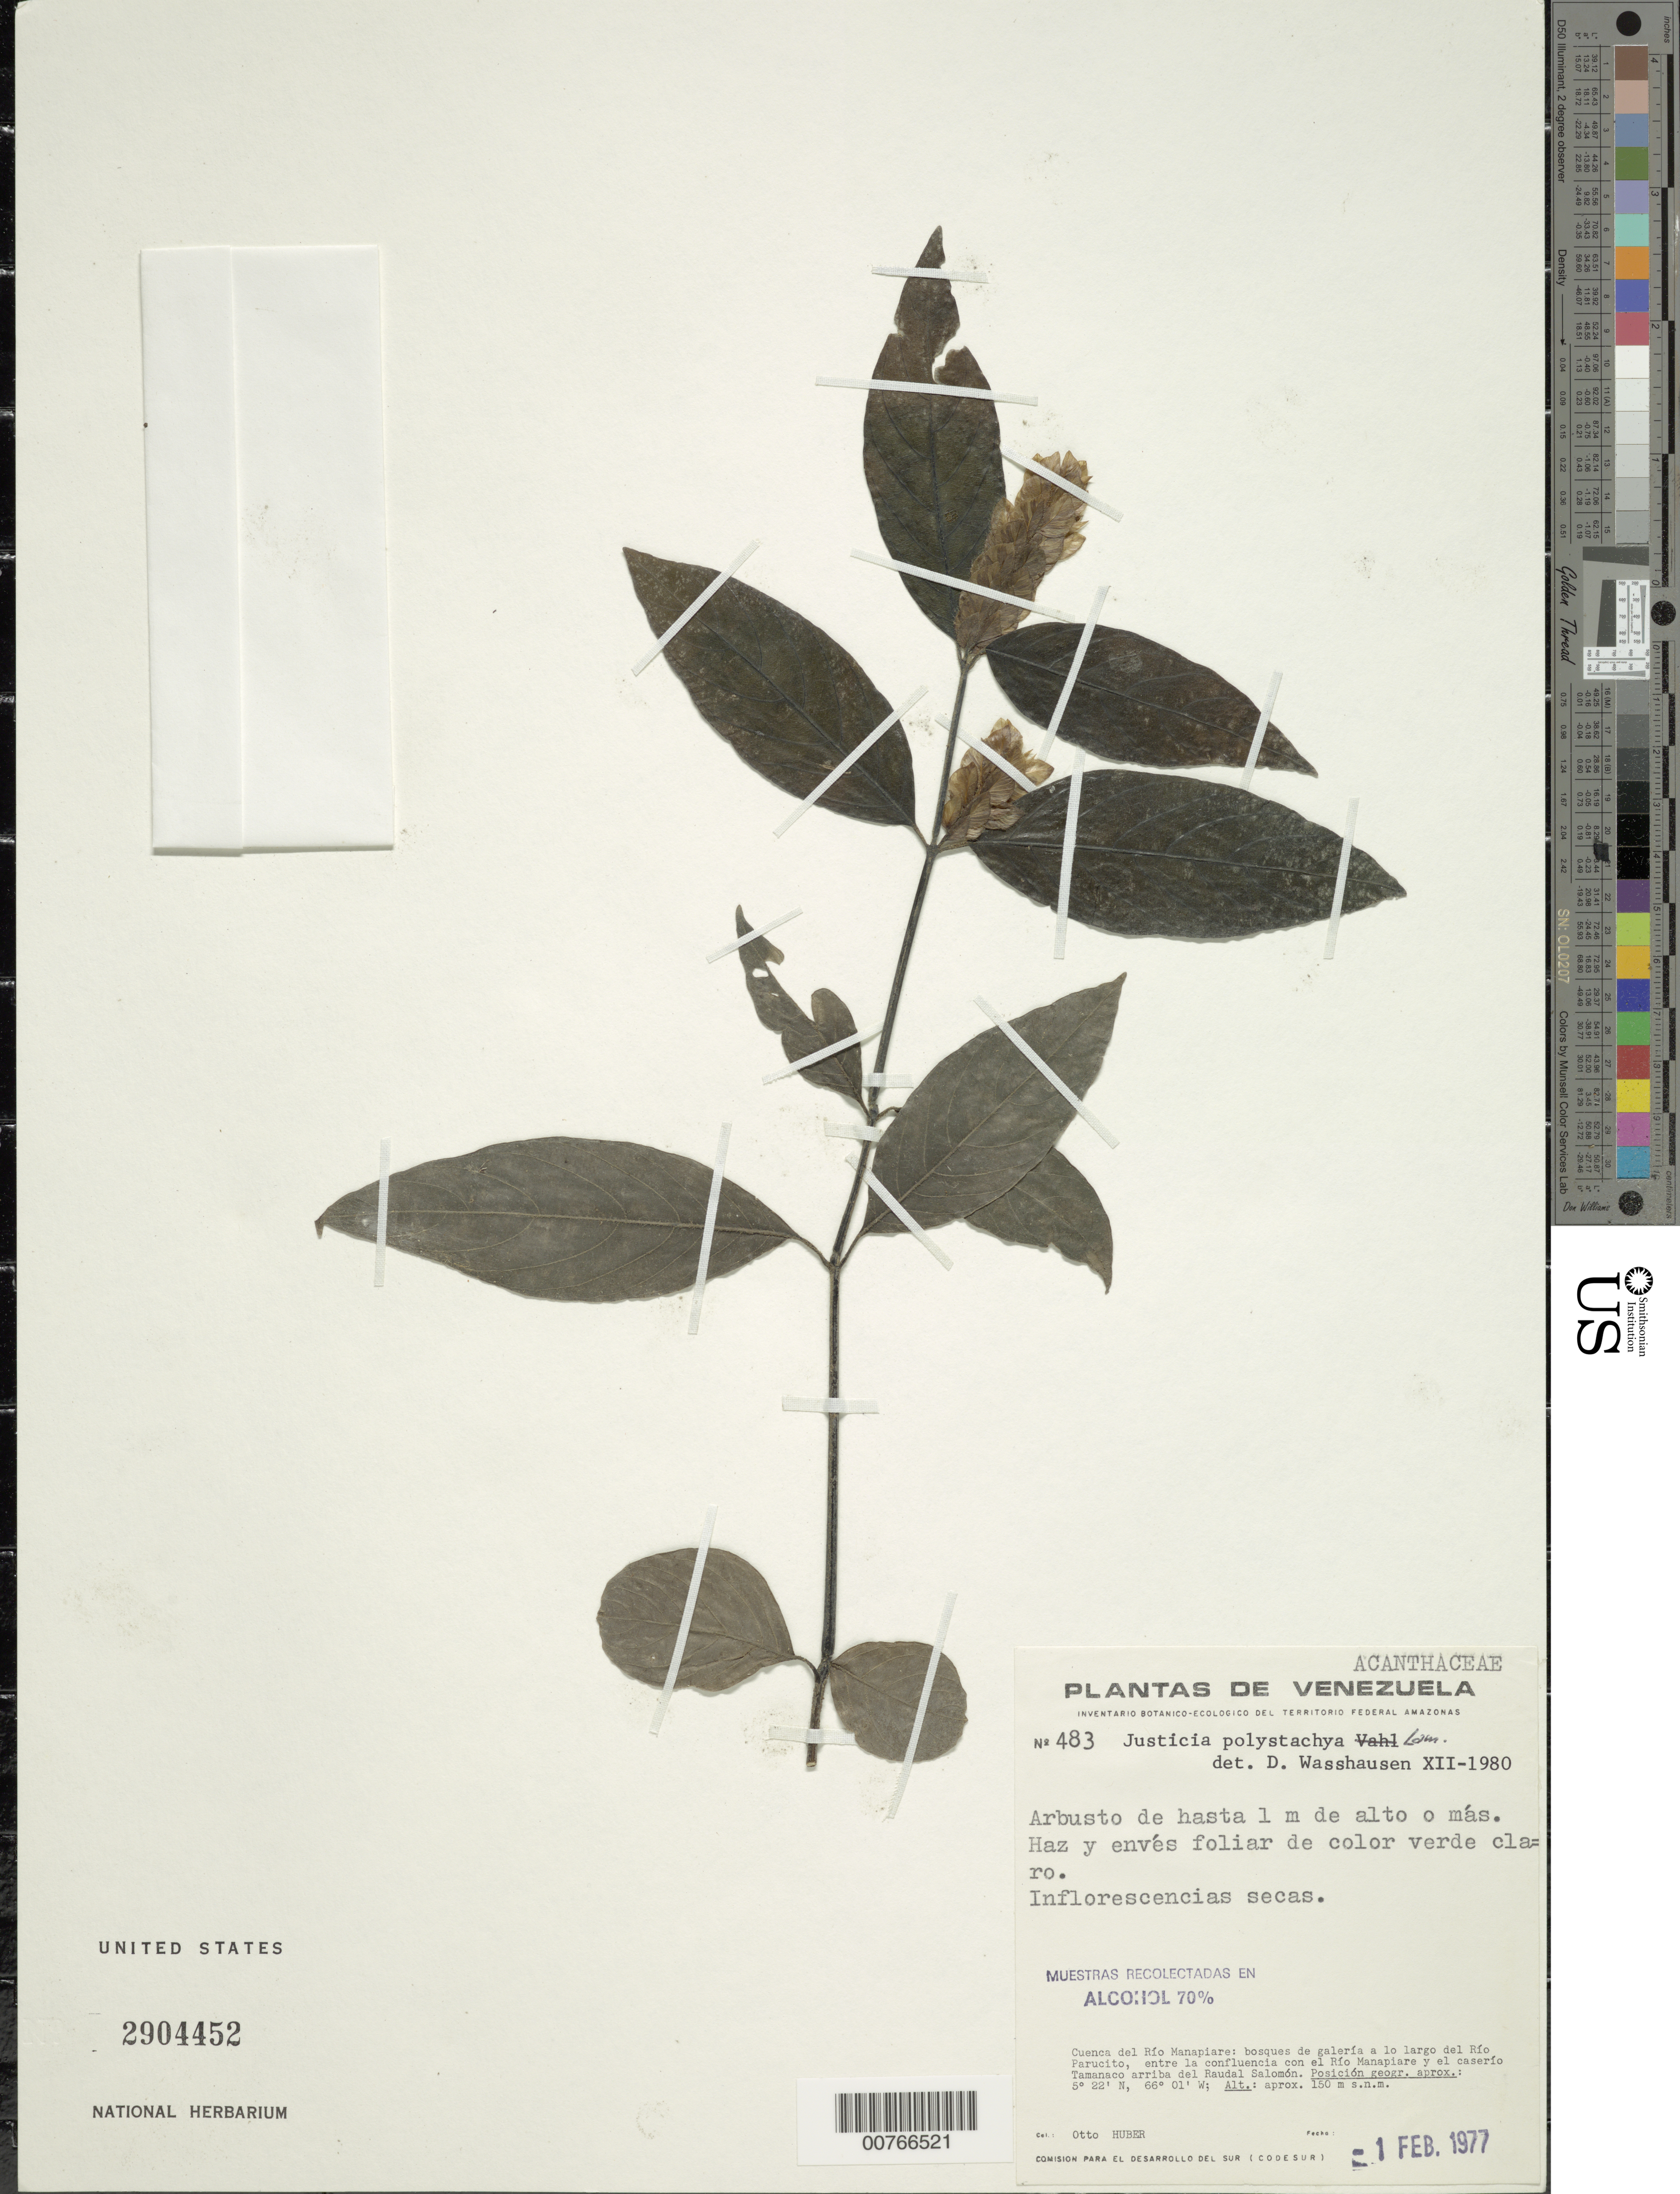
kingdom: Plantae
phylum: Tracheophyta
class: Magnoliopsida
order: Lamiales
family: Acanthaceae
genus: Justicia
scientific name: Justicia polystachya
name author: Lam.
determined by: Wasshausen, Dieter C., (BOT), Smithsonian Institution - National Museum of Natural History (UNITED STATES)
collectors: O. Huber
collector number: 483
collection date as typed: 1-Feb-77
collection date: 1977-02-01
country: Venezuela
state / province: Amazonas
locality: Río Manapiare, Río Parucito, entre la confluencia con el río Manapiare y el caserío Tamanaco arriba del Raudal Salomon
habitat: Gallery forest along river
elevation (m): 150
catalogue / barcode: US 2904452